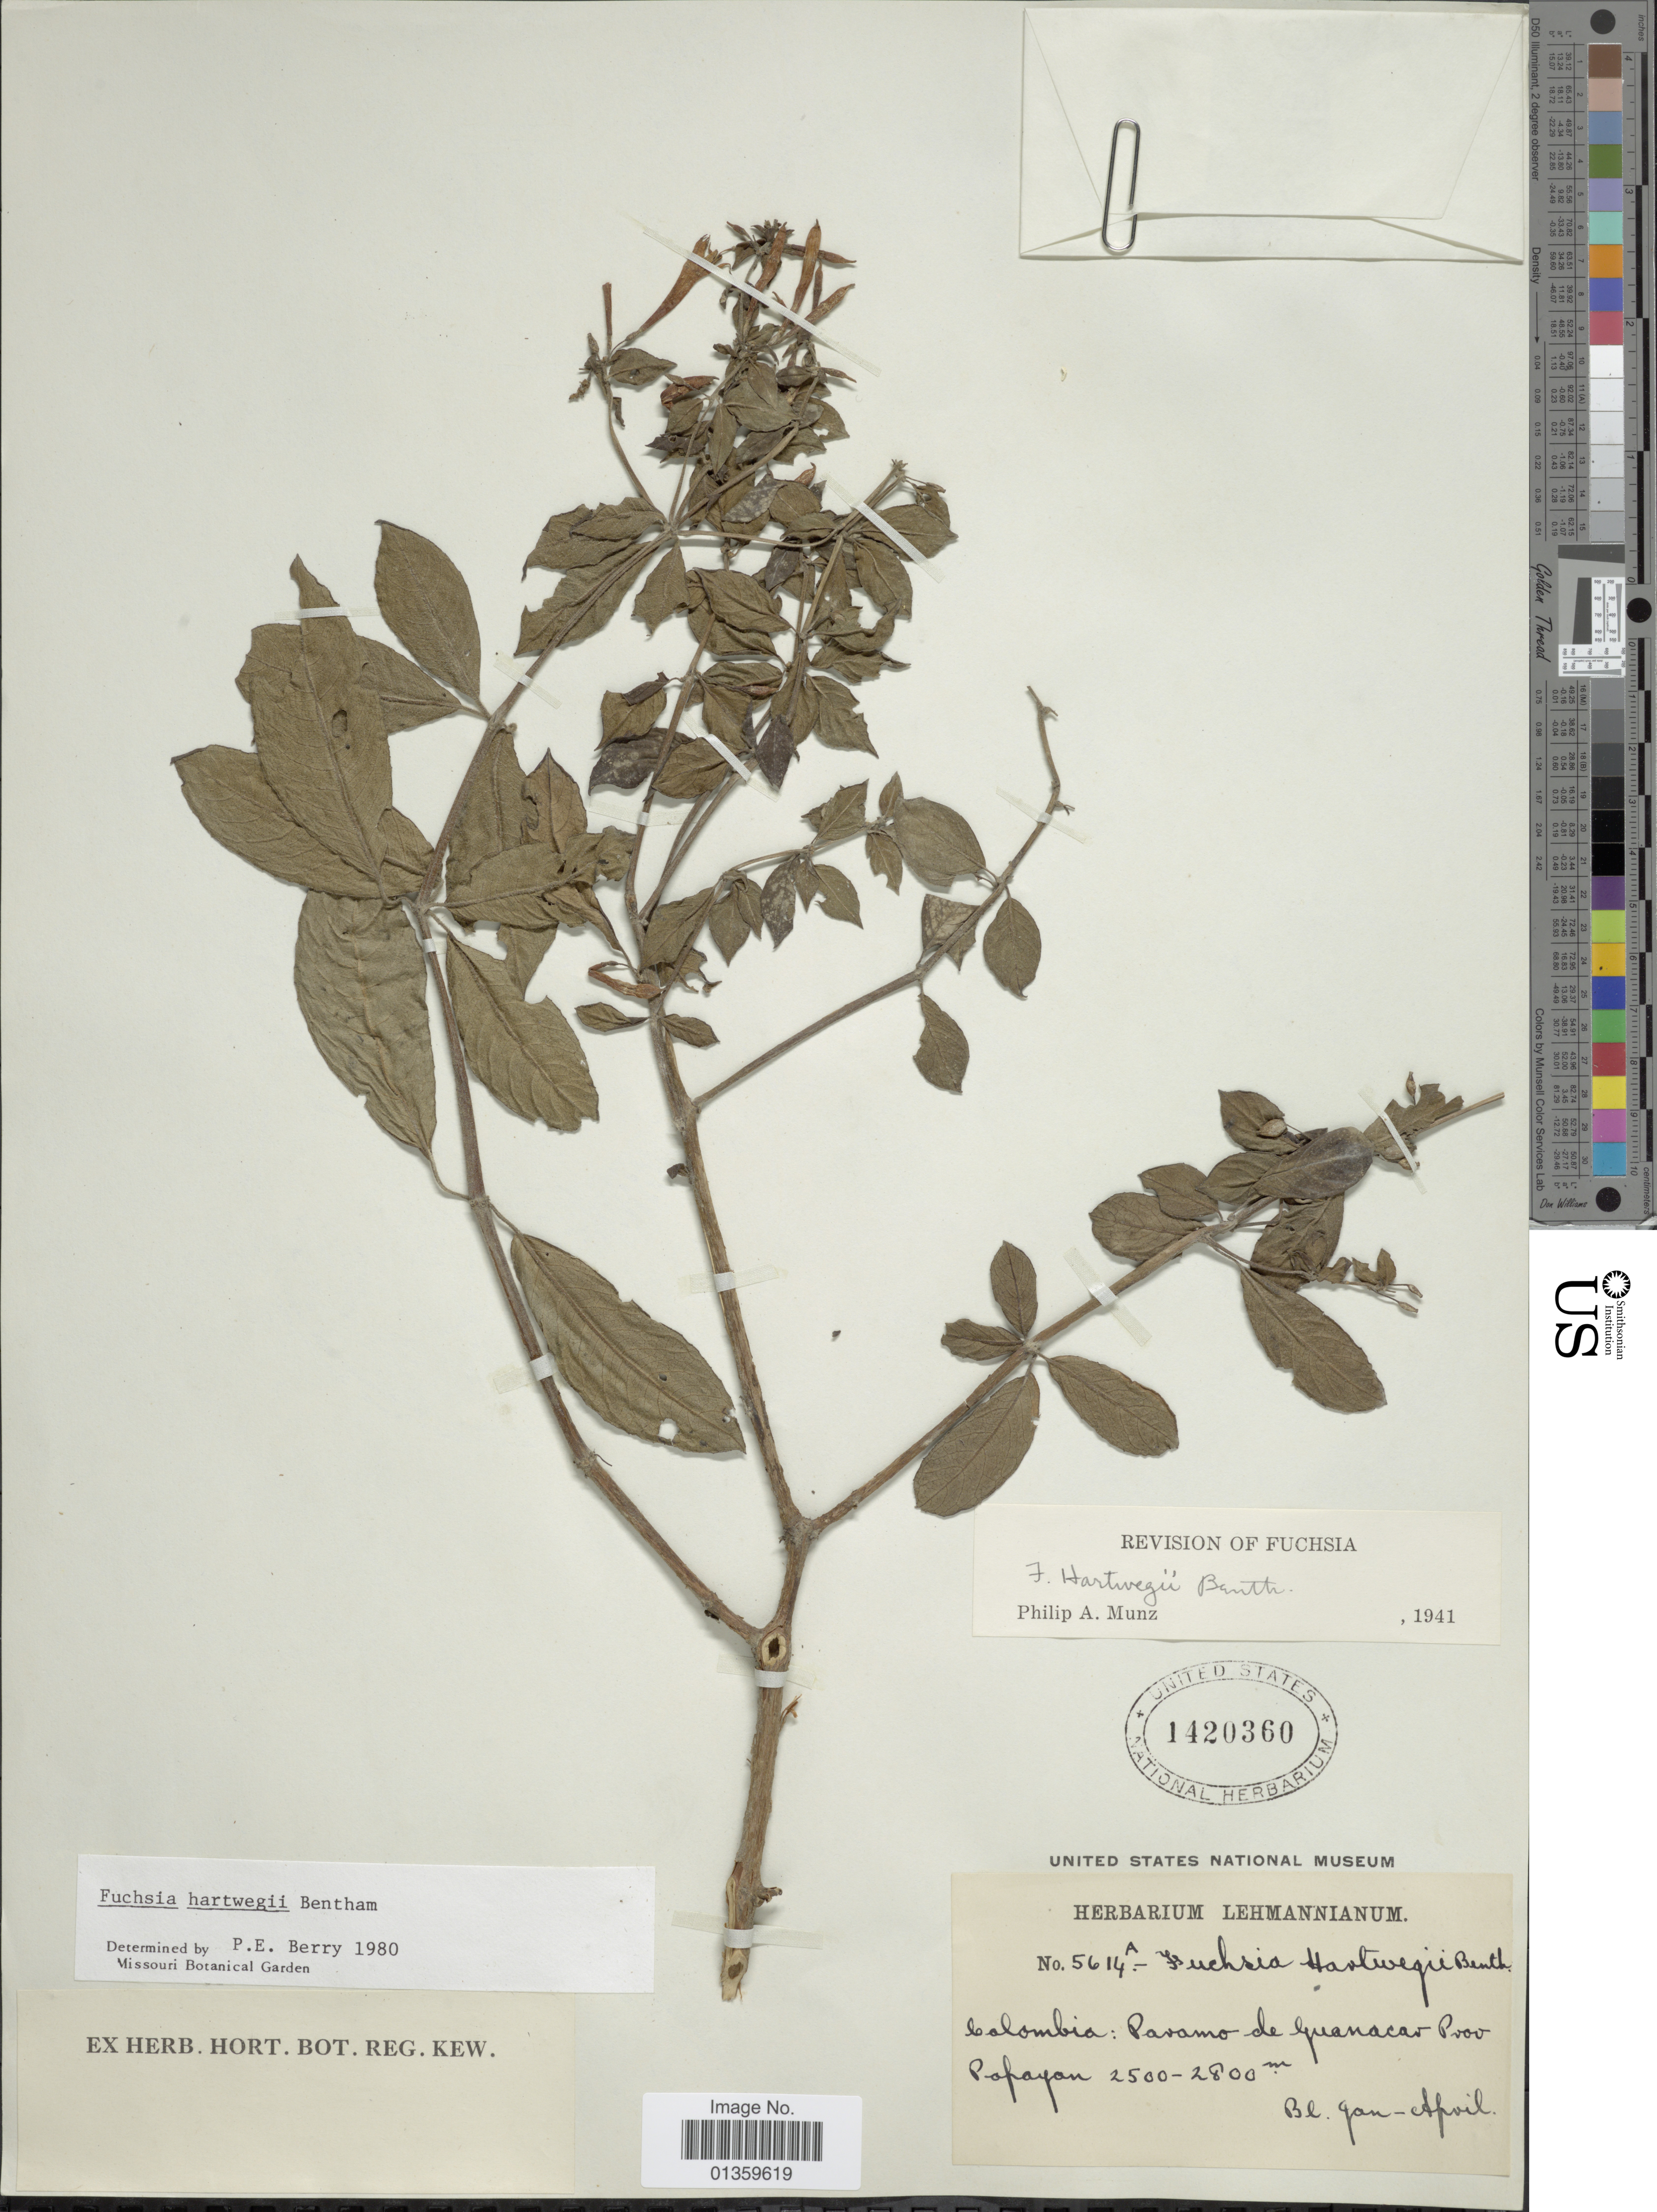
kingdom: Plantae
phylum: Tracheophyta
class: Magnoliopsida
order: Myrtales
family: Onagraceae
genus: Fuchsia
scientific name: Fuchsia hartwegii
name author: Benth.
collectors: ex herb. Lehmannianum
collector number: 5614A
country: Colombia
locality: Paramo de Guanacas Prov Popayan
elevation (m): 2500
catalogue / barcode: US 1420360